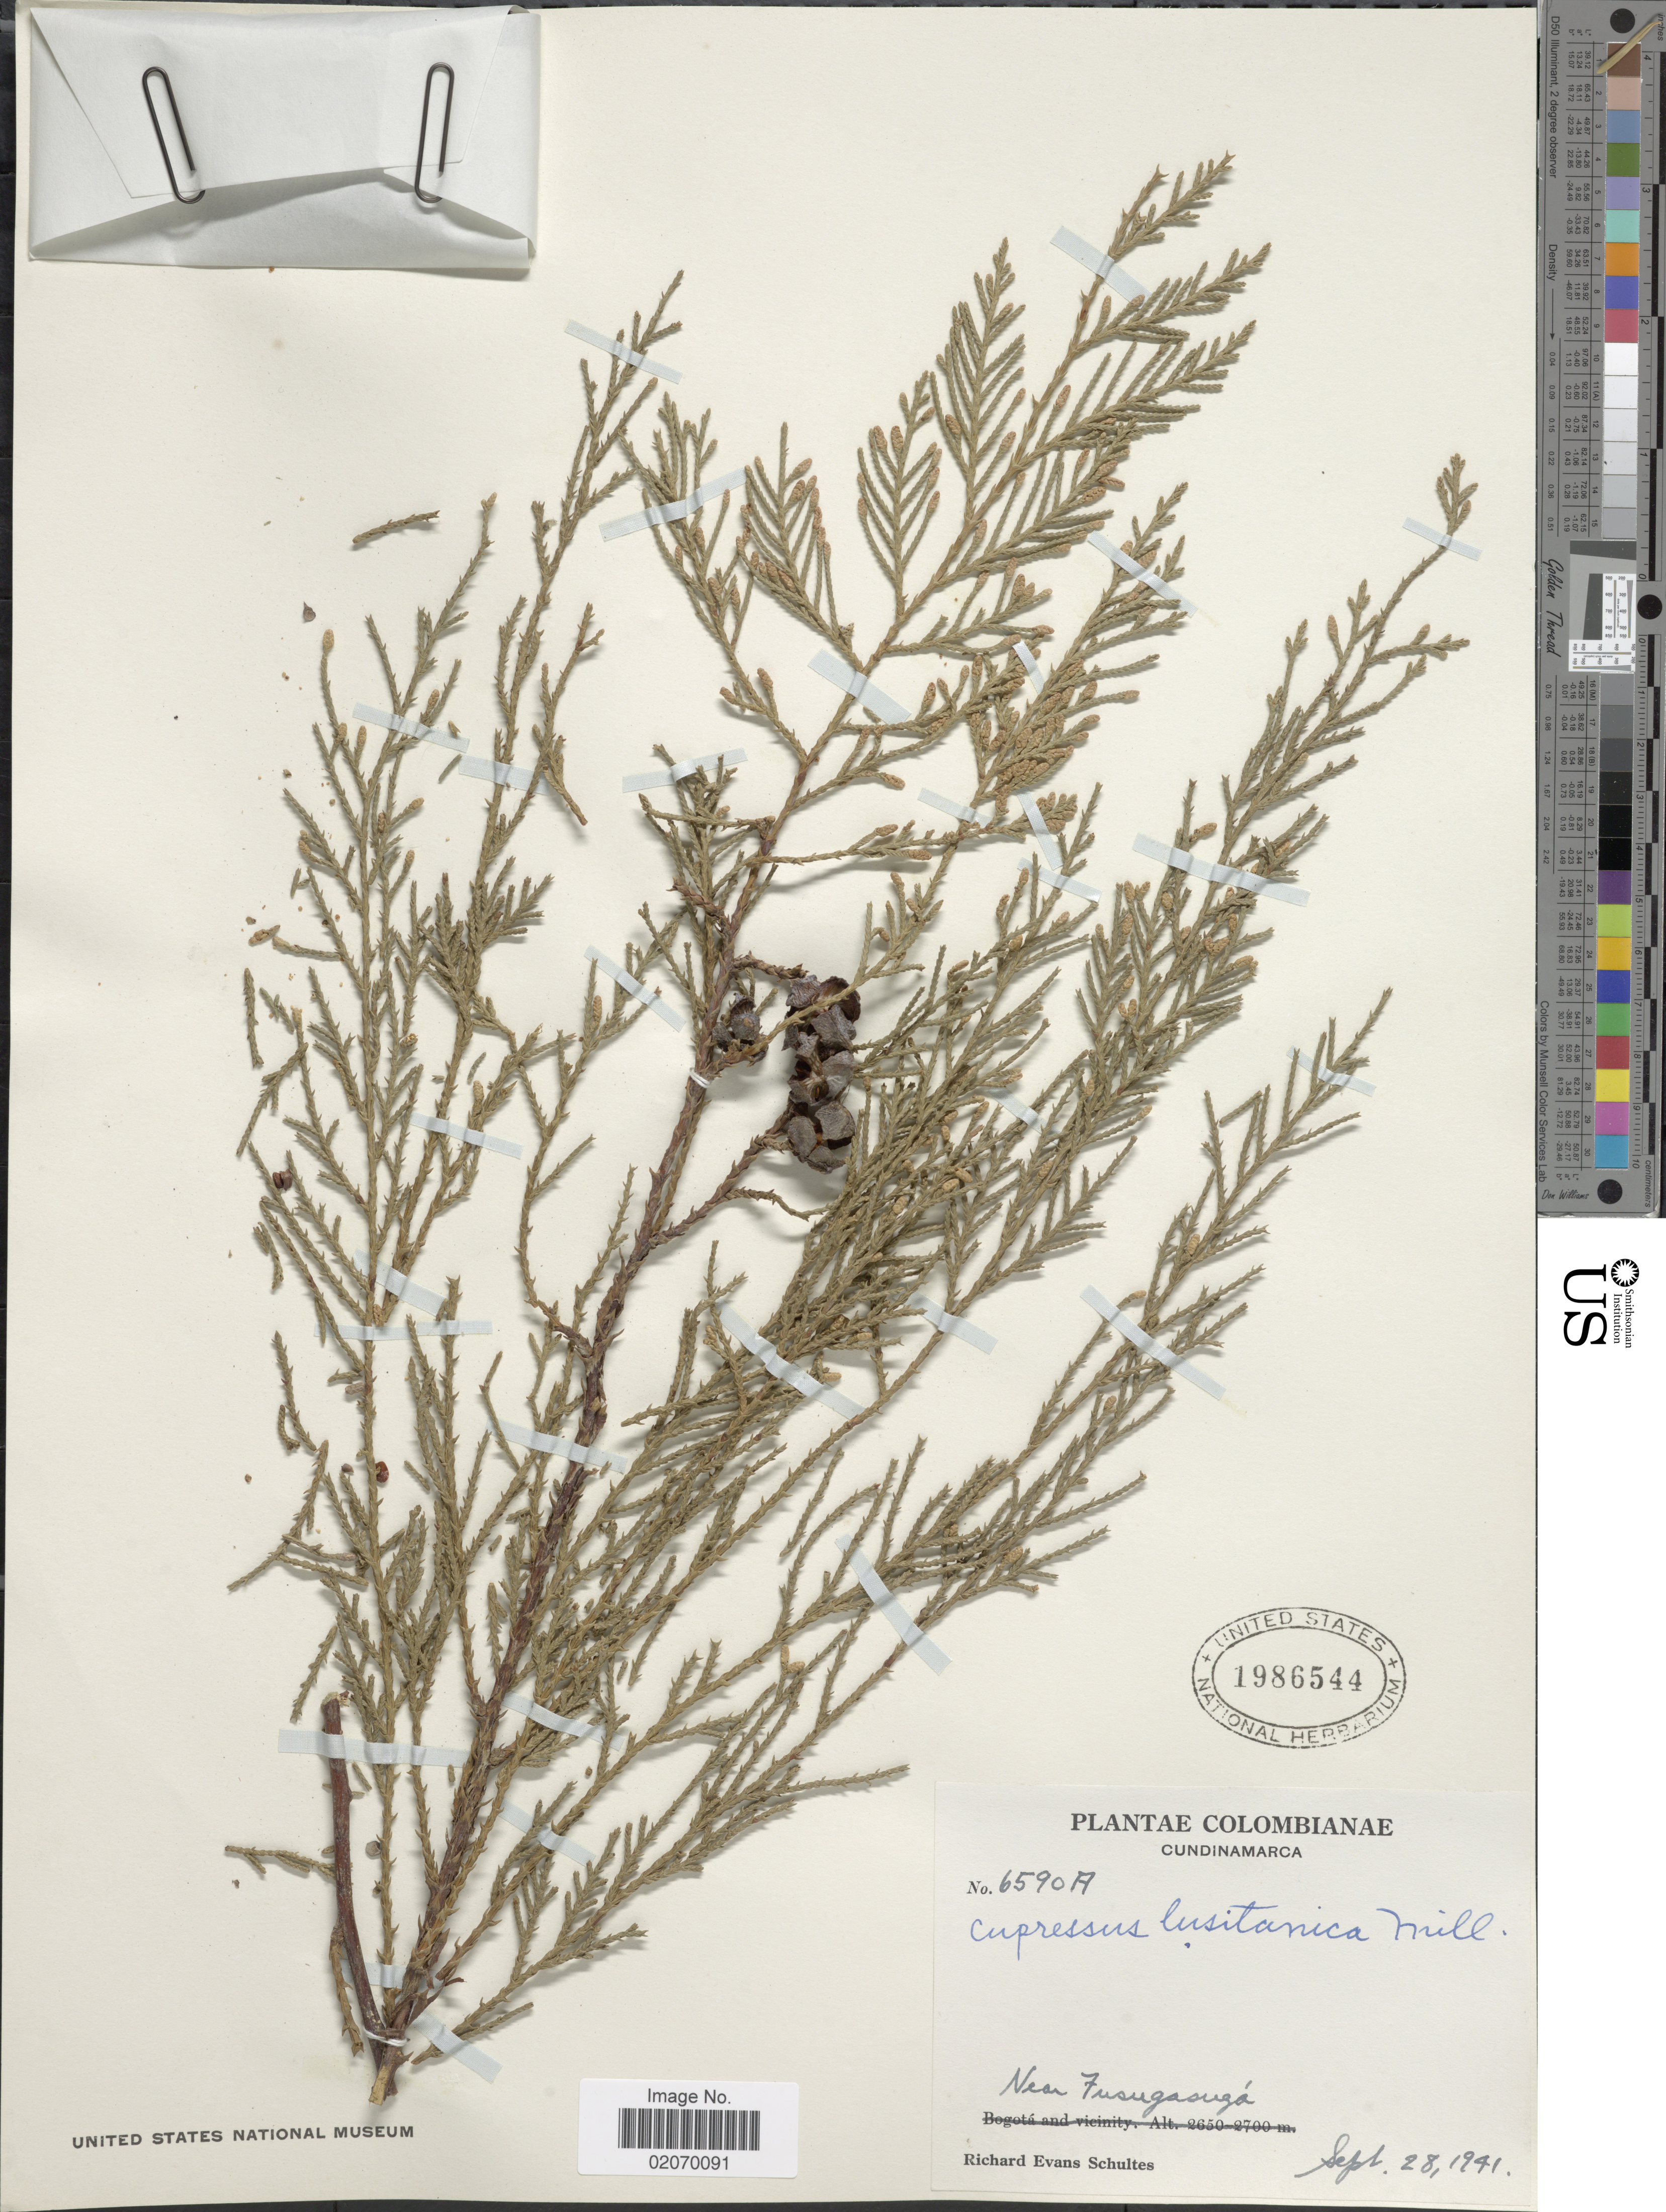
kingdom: Plantae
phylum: Tracheophyta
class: Pinopsida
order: Pinales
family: Cupressaceae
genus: Hesperocyparis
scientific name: Hesperocyparis lusitanica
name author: (Miller) Bartel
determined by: (US) Smithsonian Institution - National Museum of Natural History - Department of Botany (UNITED STATES)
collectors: R. E. Schultes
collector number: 6590A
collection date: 1941-09-28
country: Colombia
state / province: Cundinamarca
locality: Near Fusugasuga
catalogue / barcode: US 1986544